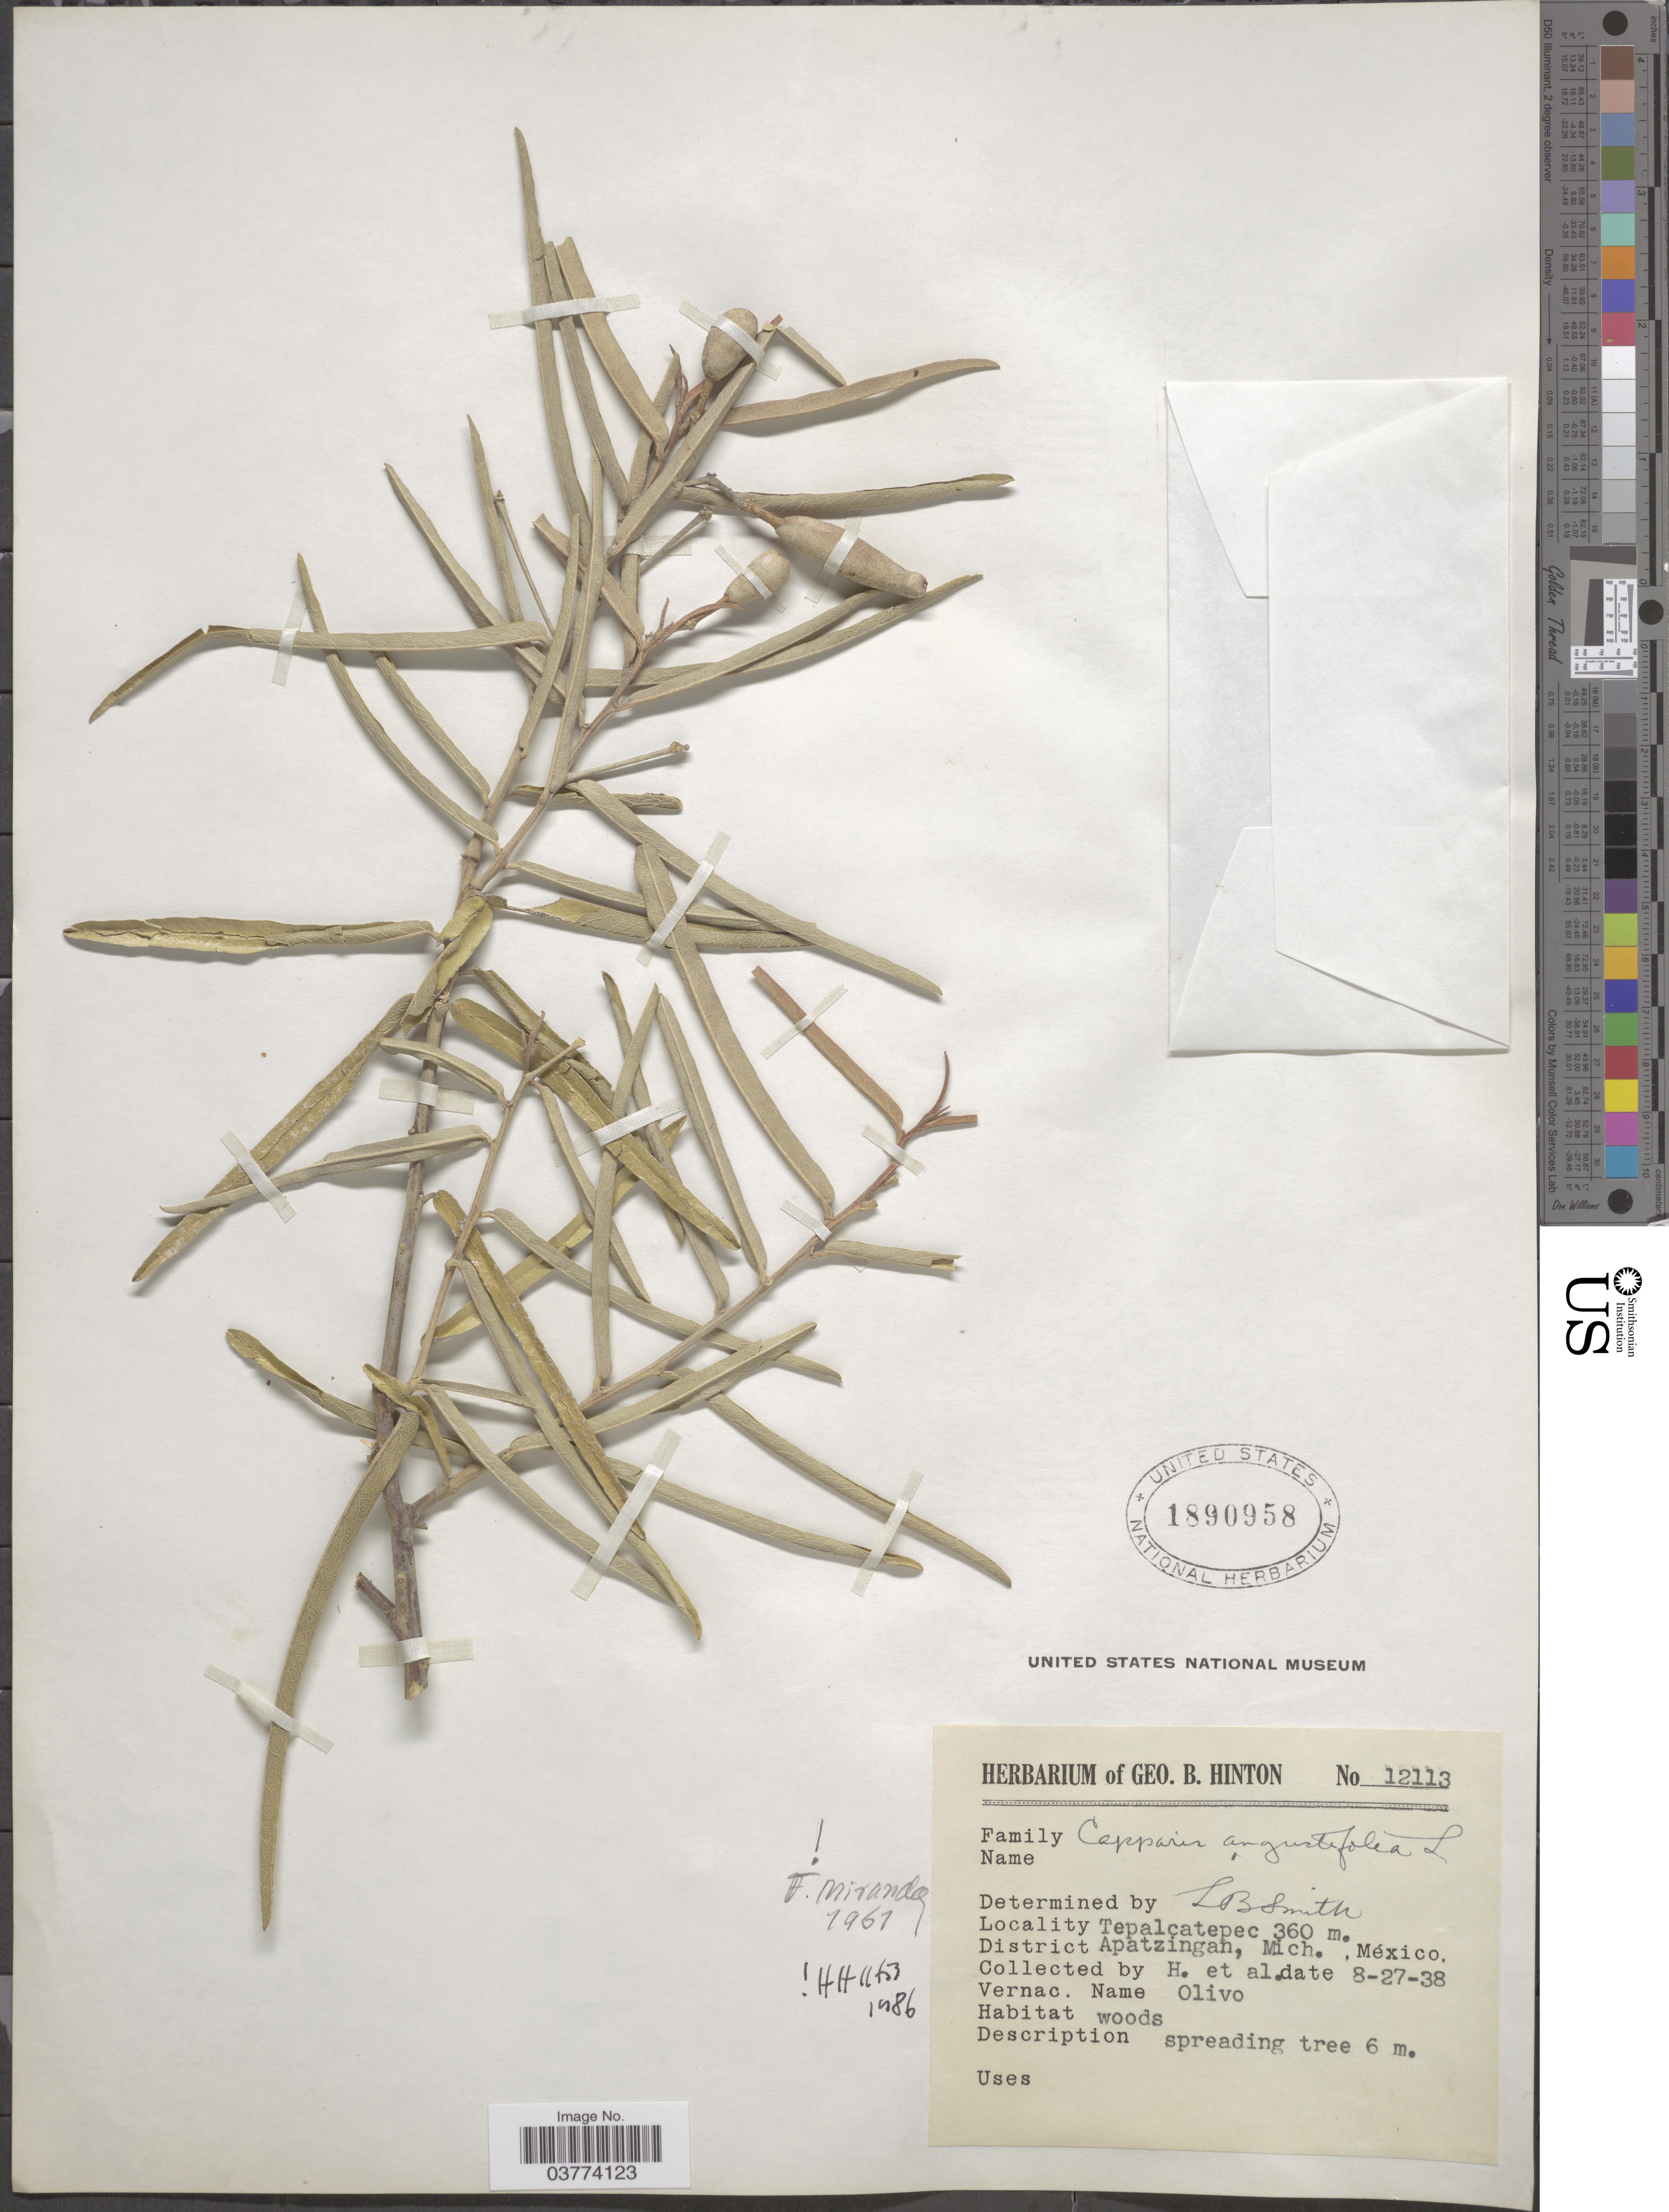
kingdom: Plantae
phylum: Tracheophyta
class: Magnoliopsida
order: Brassicales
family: Capparaceae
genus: Quadrella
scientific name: Quadrella angustifolia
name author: (Kunth) Iltis & Cornejo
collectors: G. B. Hinton & et al.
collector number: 12113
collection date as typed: Transcribed d/m/y: 27/8/38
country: Mexico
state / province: Michoacán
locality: Tepalcatepec. District Apatzingan.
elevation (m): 360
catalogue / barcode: US 1890958